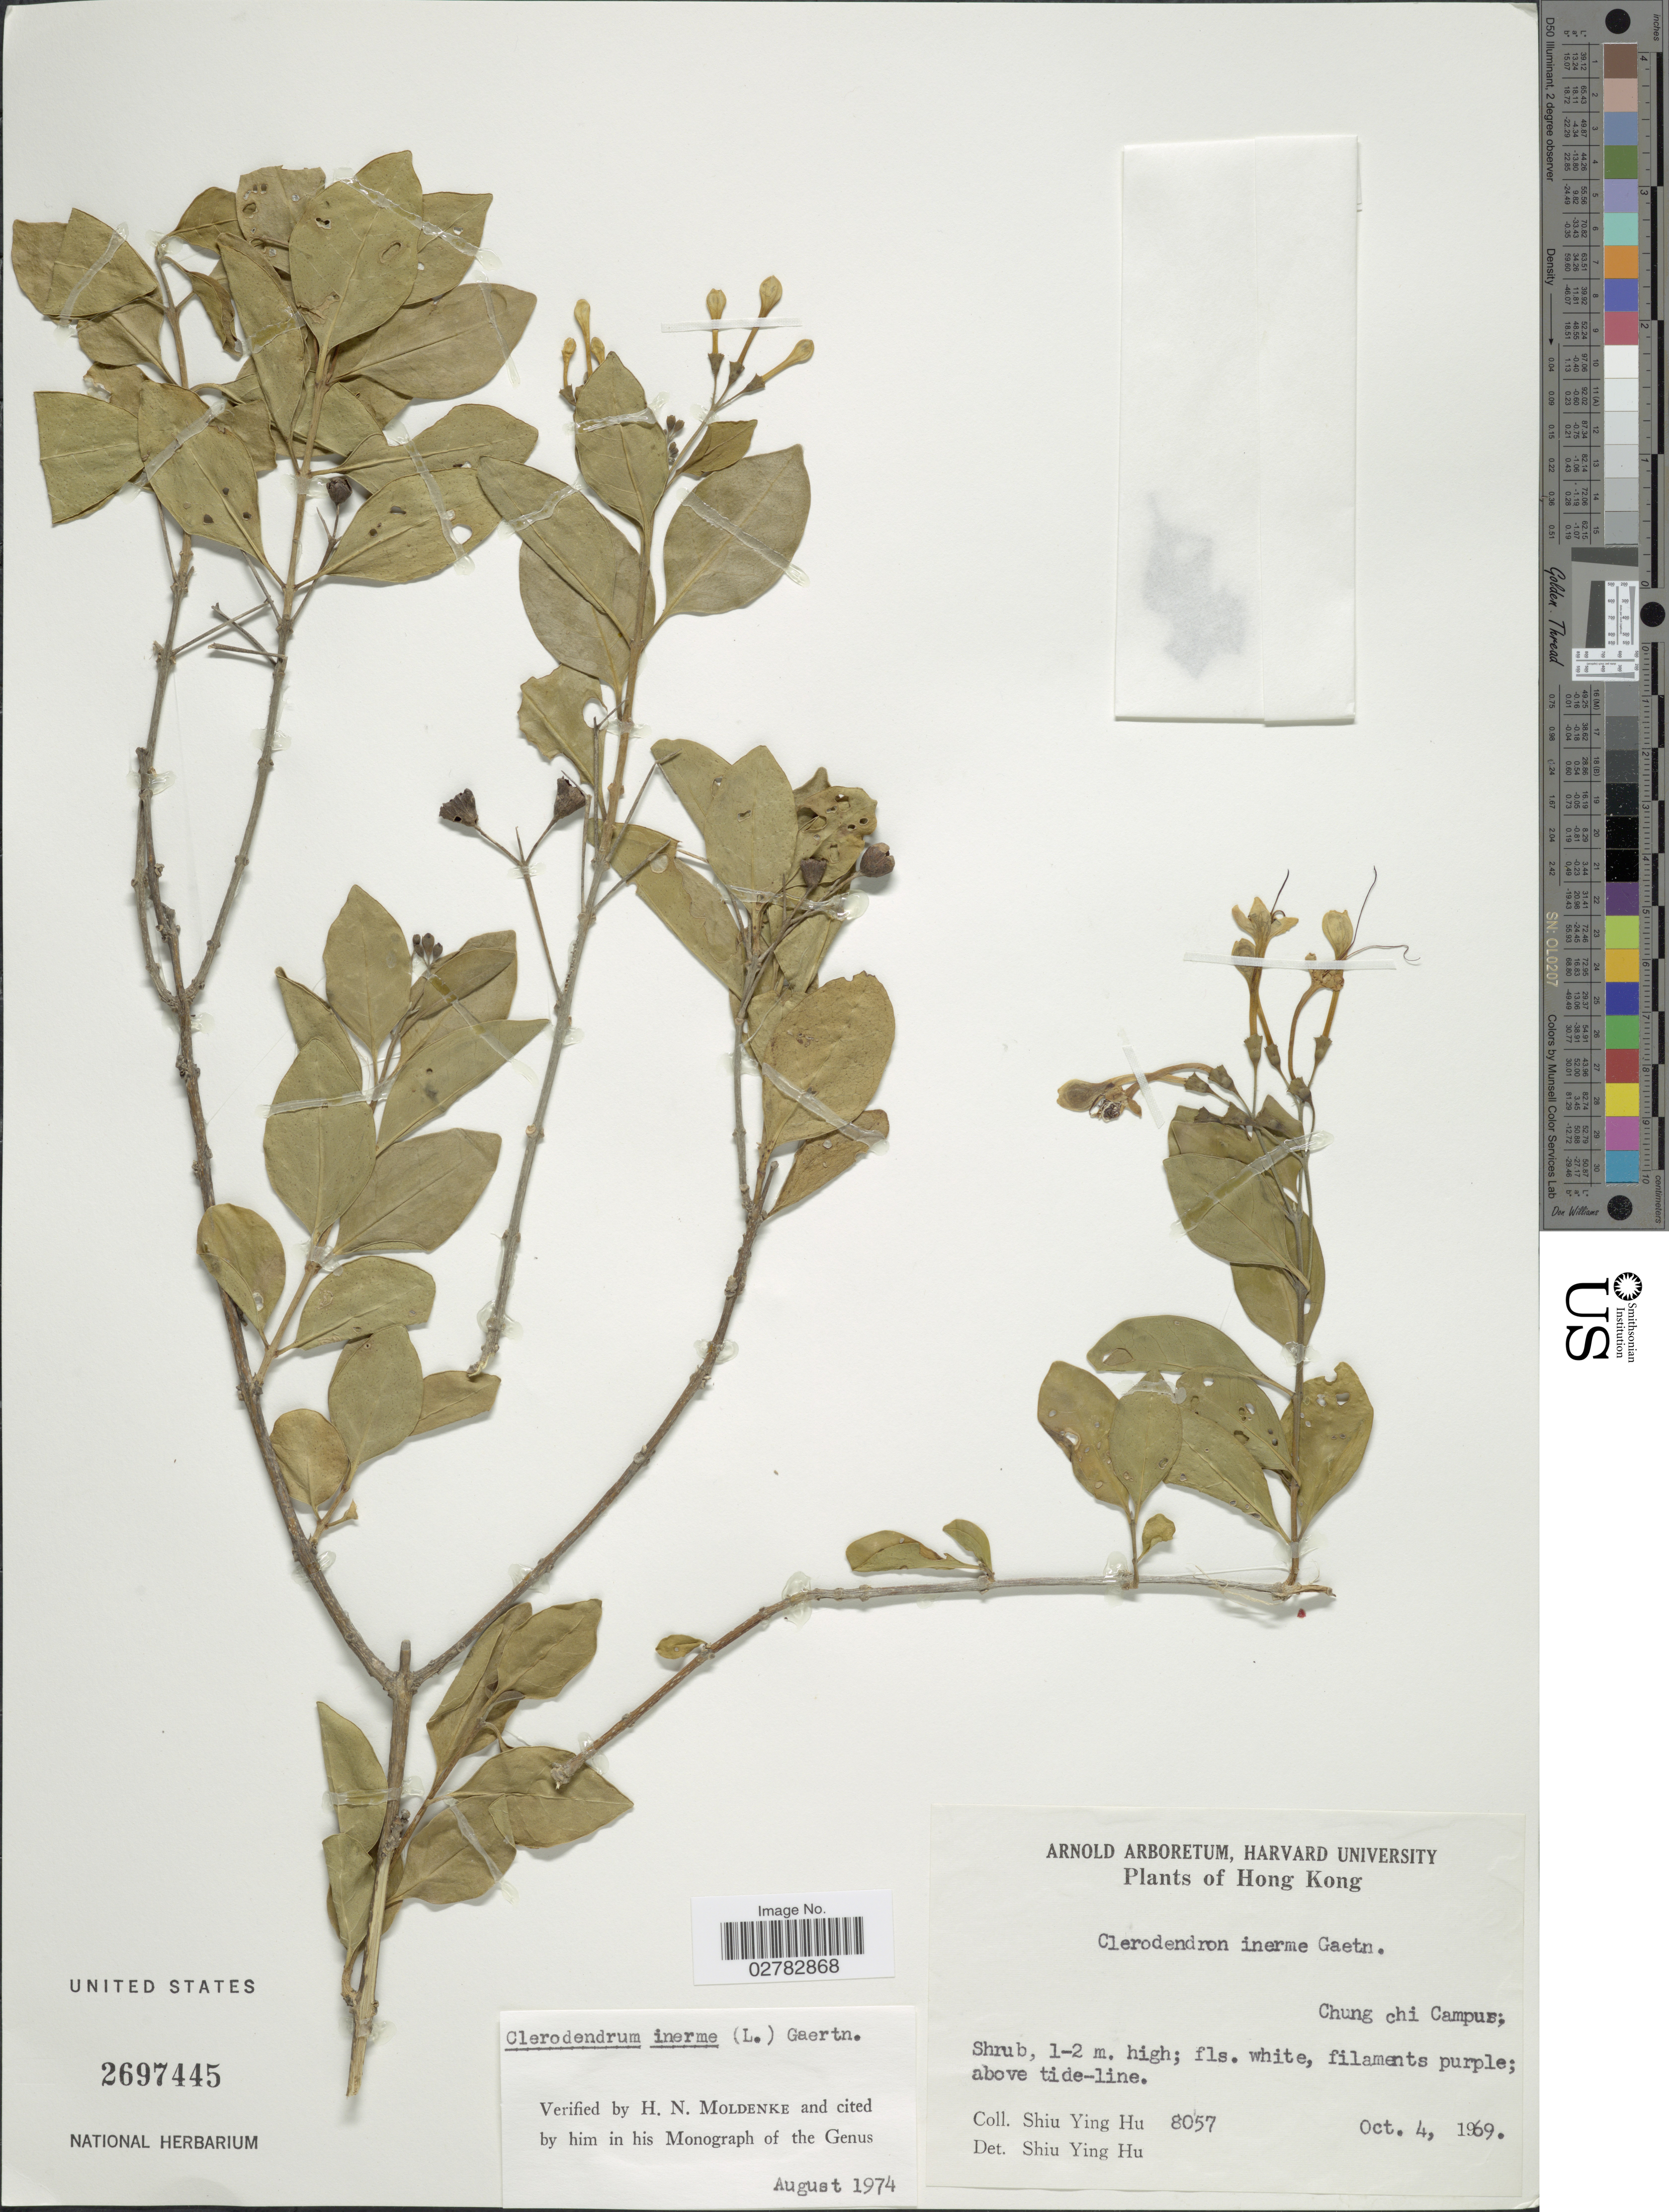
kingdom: Plantae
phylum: Tracheophyta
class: Magnoliopsida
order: Lamiales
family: Lamiaceae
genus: Clerodendrum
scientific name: Clerodendrum inerme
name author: (L.) Gaertn.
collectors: S. Y. Hu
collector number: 8057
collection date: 1969-10-04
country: China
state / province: Hong Kong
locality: Chung chi Campus.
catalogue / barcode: US 2697445